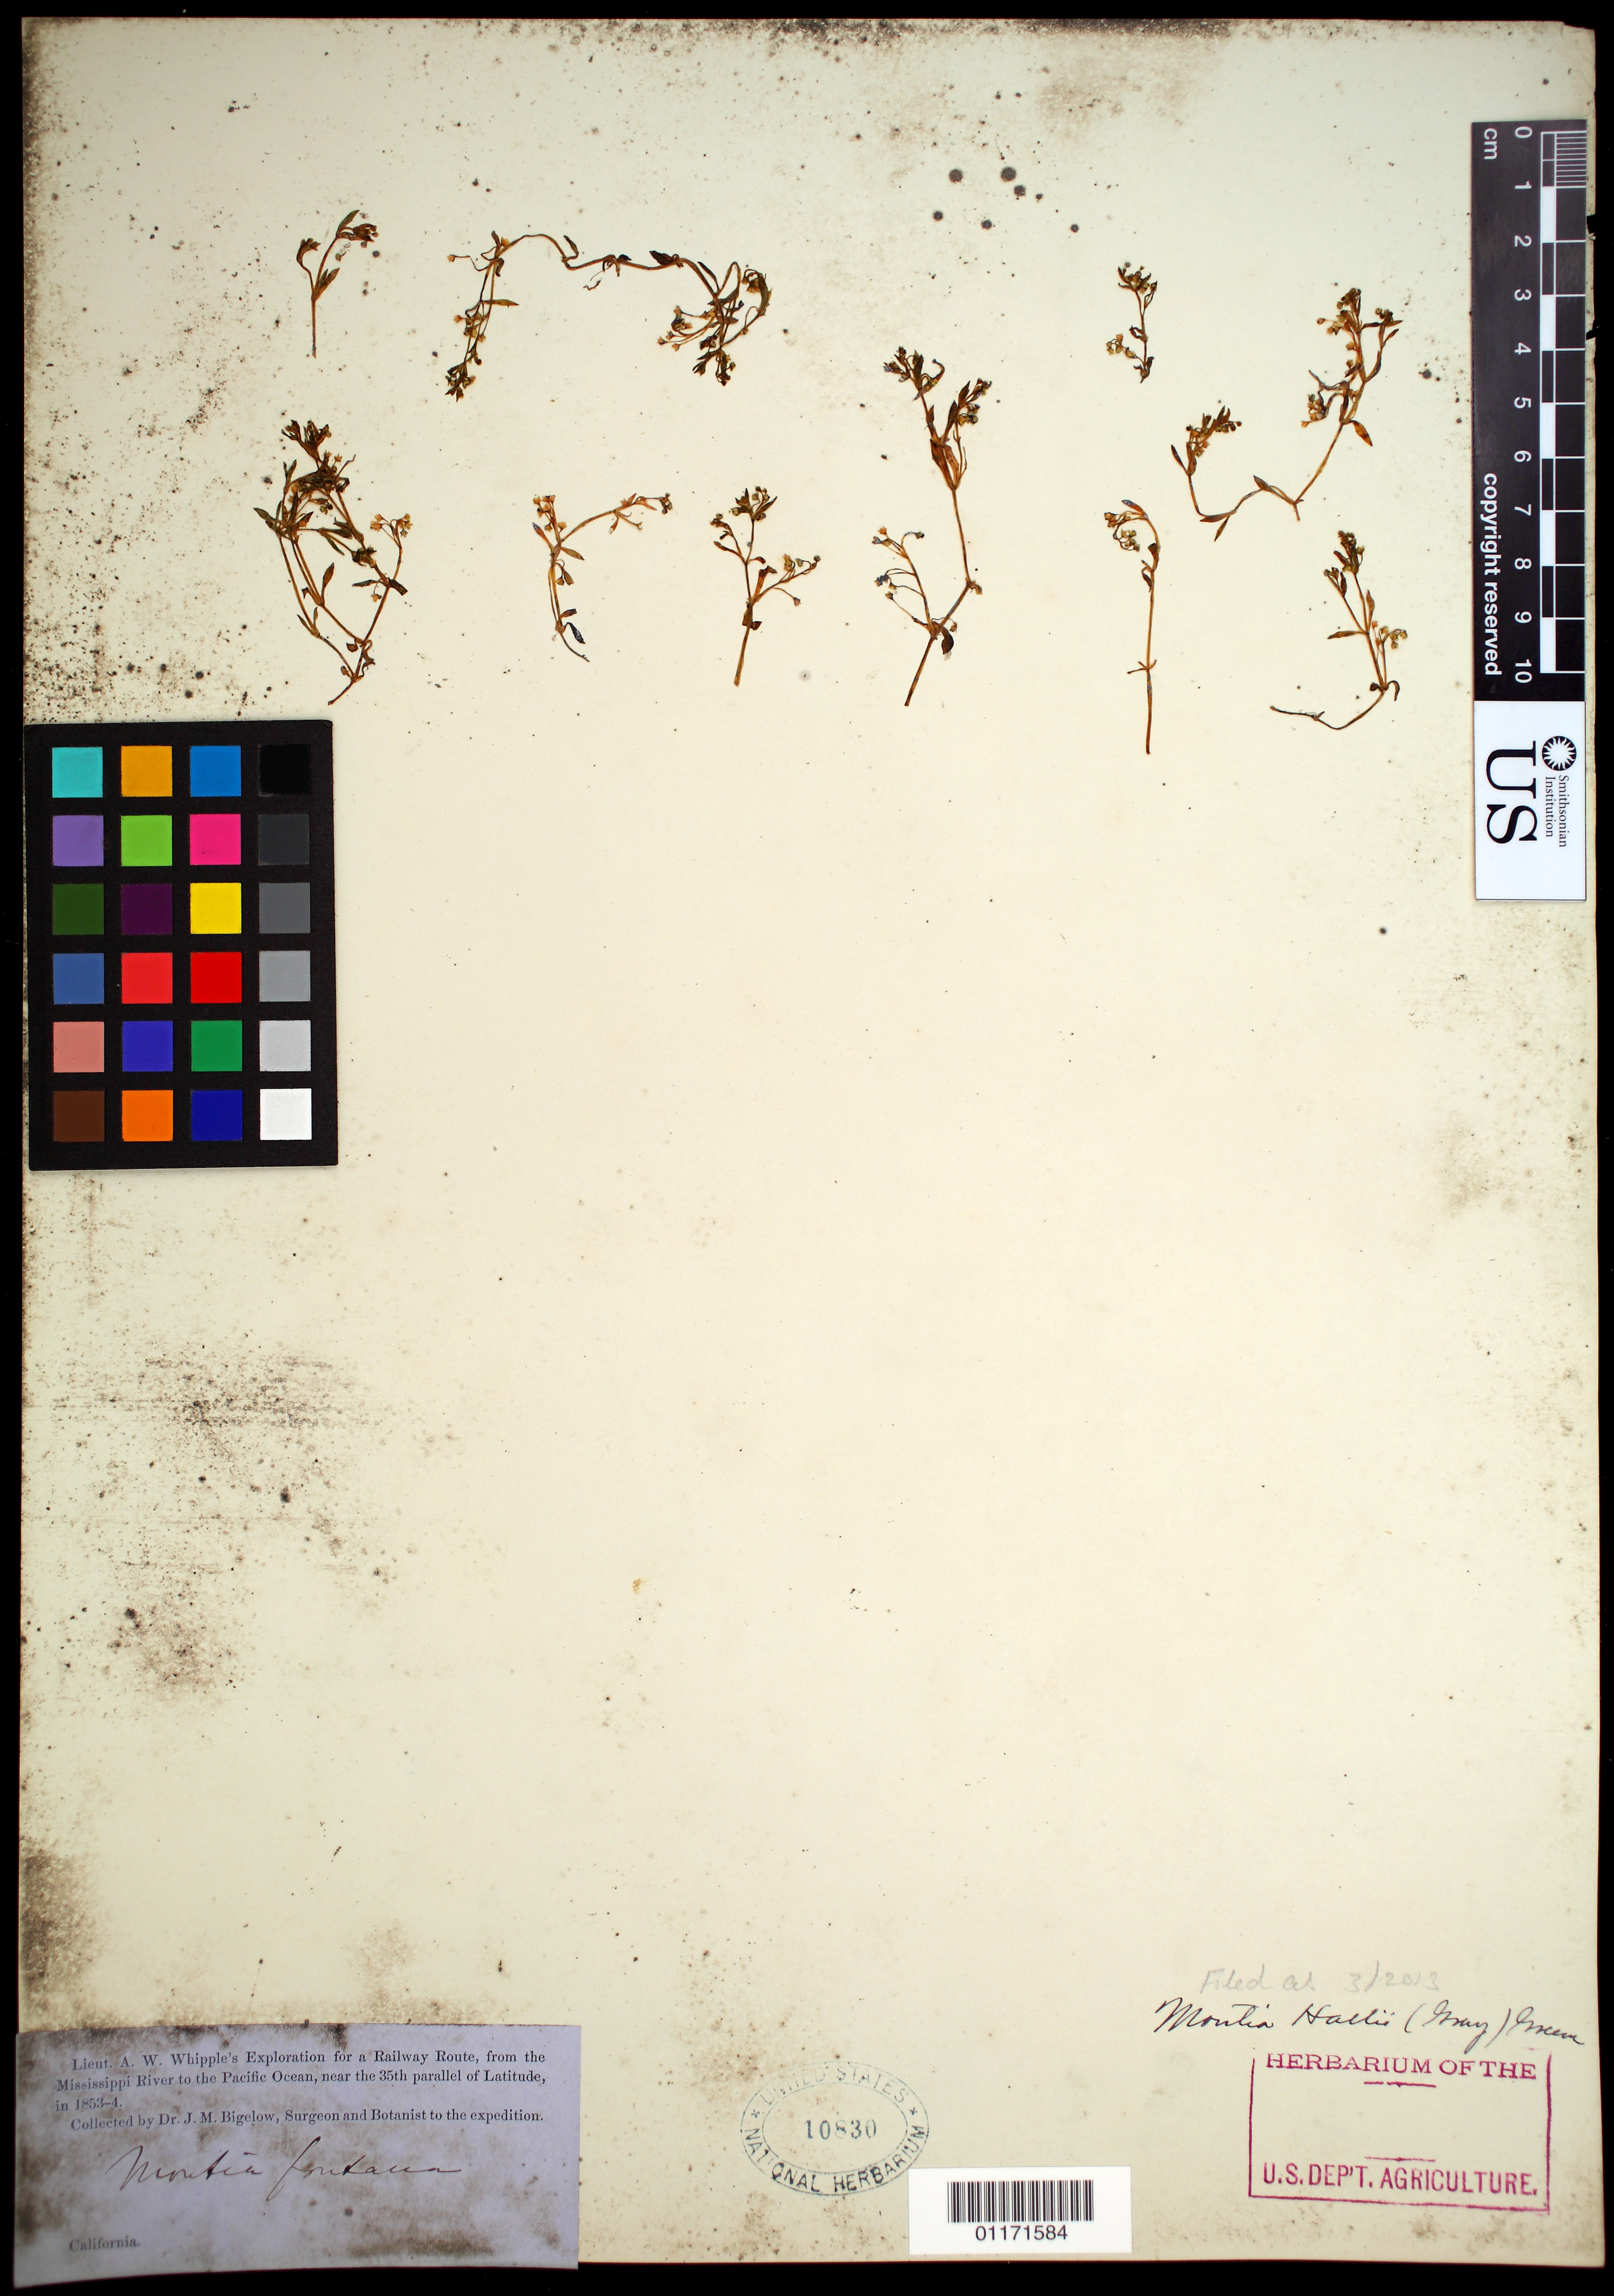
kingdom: Plantae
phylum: Tracheophyta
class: Magnoliopsida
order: Caryophyllales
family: Montiaceae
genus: Montia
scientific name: Montia hallii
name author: (A. Gray) Greene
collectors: J. M. Bigelow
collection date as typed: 1853 to -- --- 1854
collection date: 1853/1854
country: United States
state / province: California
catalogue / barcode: US 10830